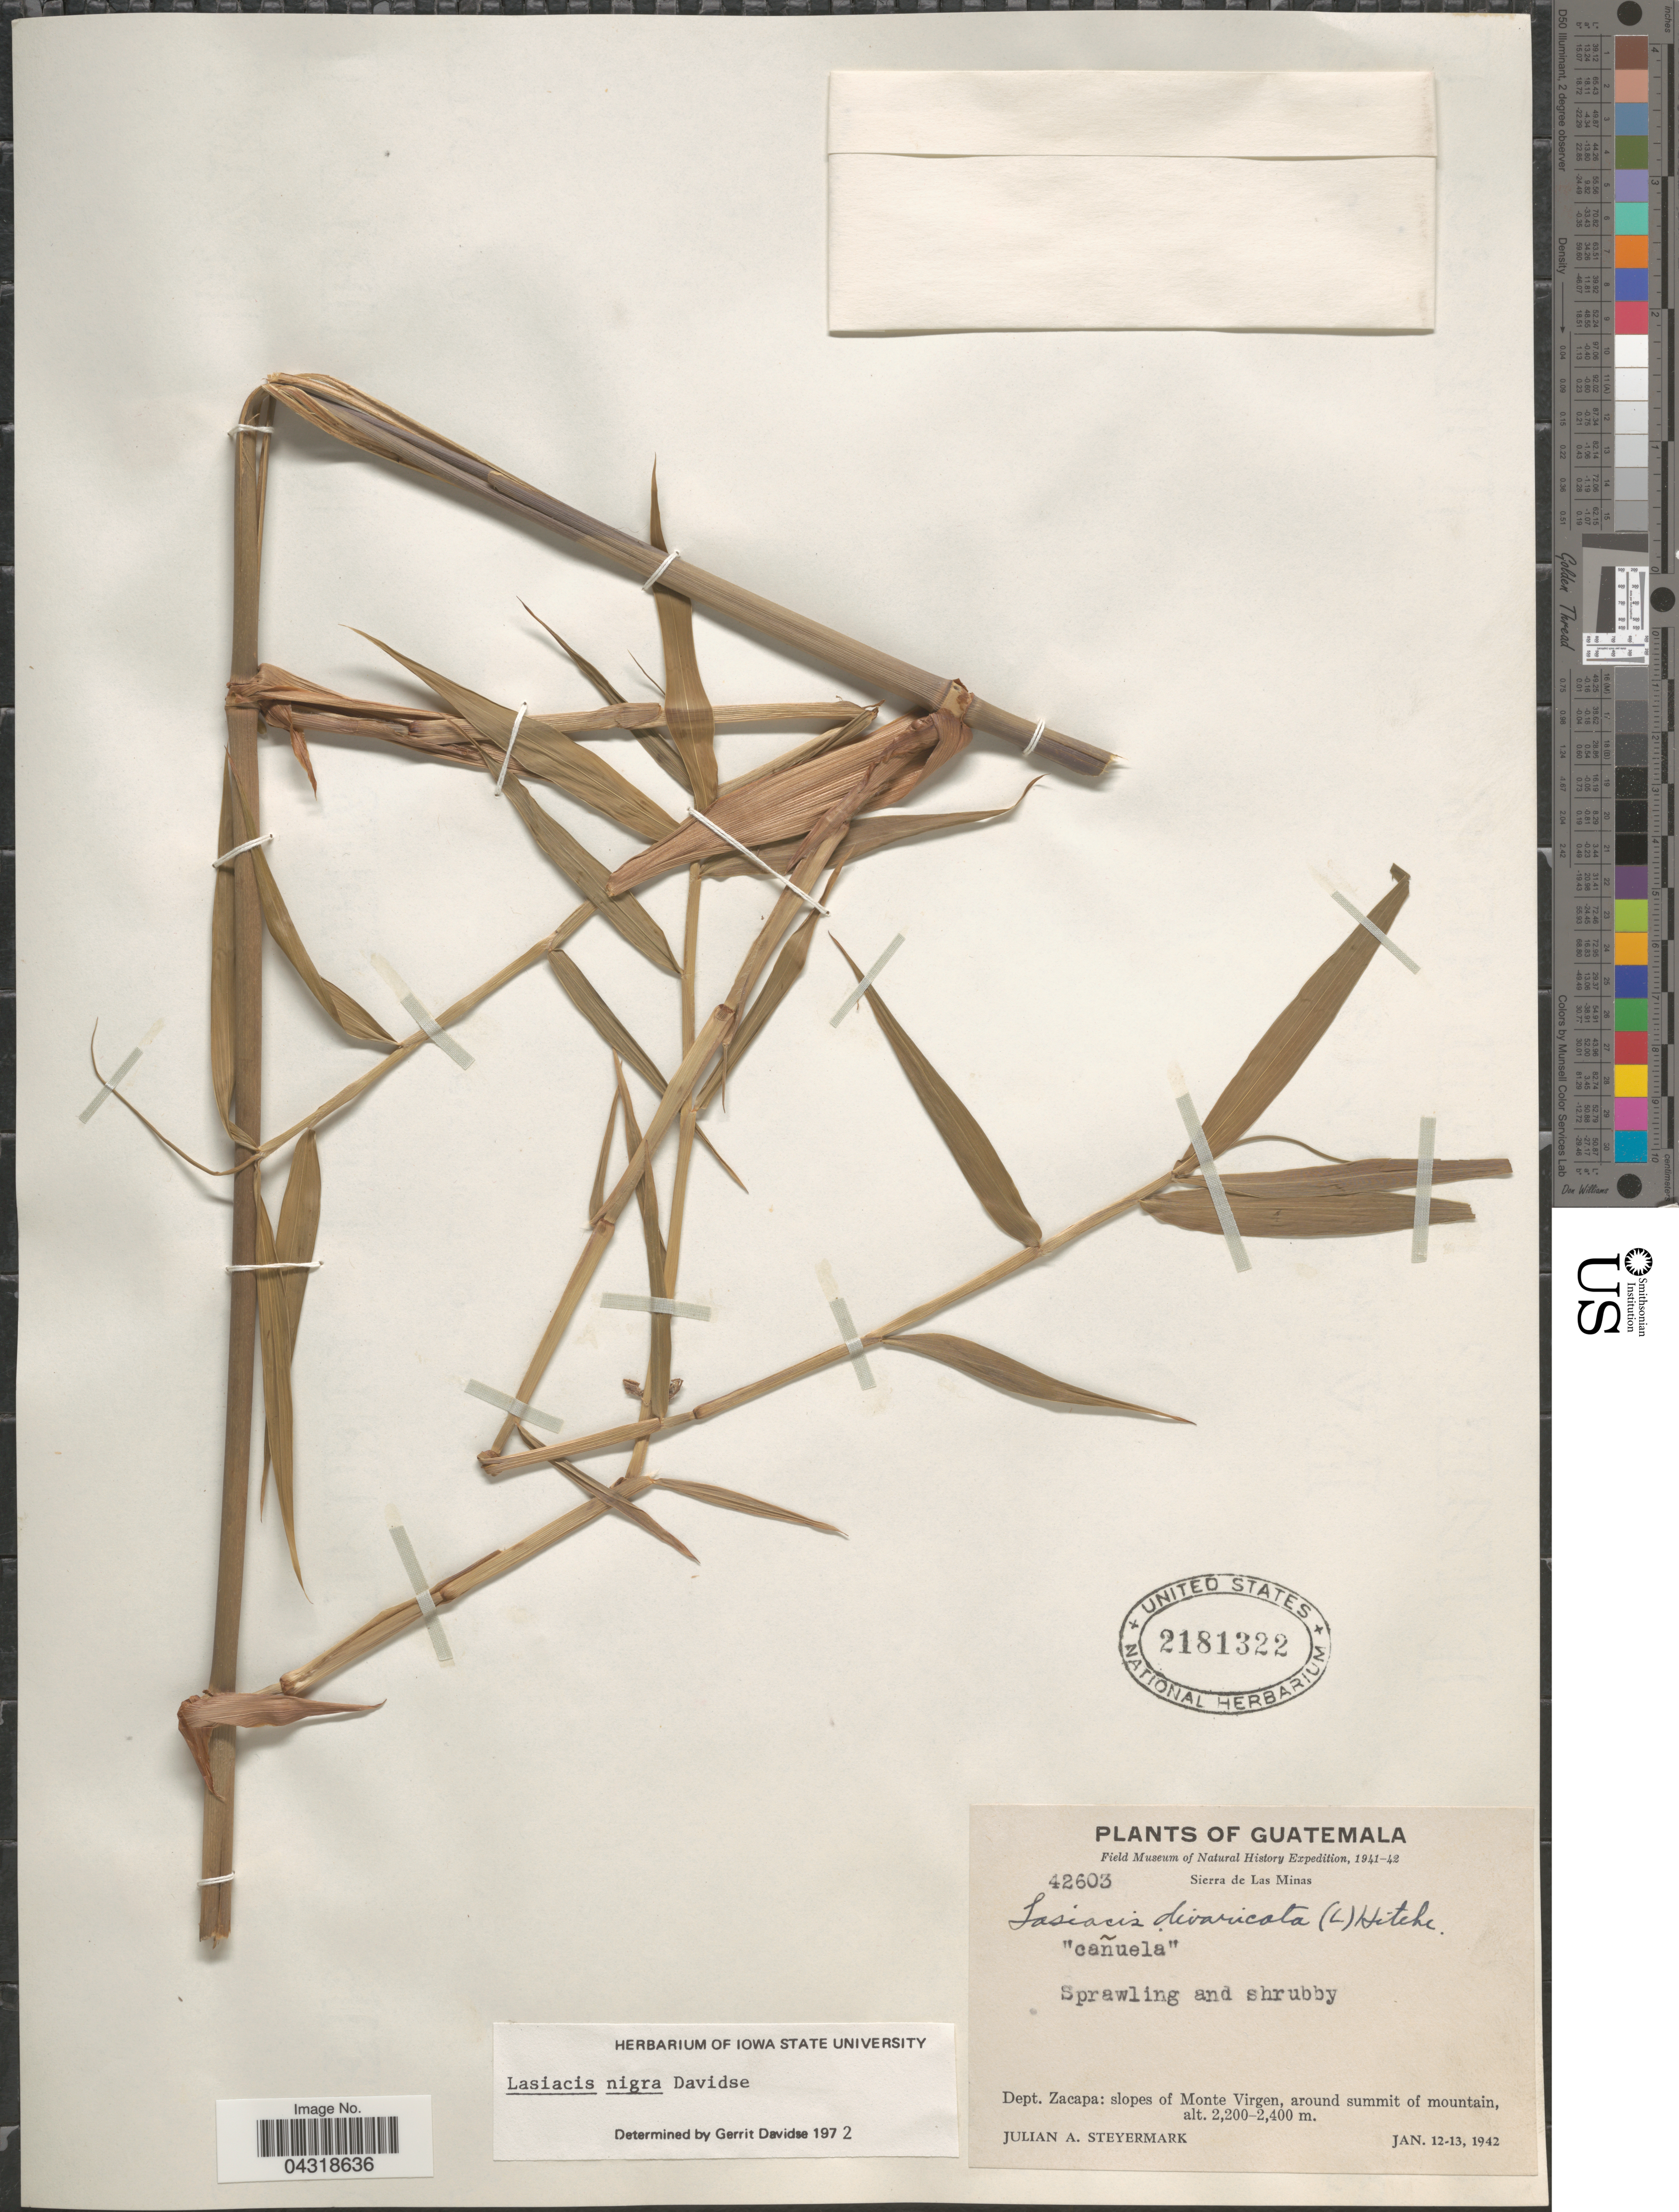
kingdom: Plantae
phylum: Tracheophyta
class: Liliopsida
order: Poales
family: Poaceae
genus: Lasiacis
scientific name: Lasiacis nigra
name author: Davidse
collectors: J. Steyermark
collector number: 42603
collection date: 1942-01-12/1942-01-13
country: Guatemala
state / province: Zacapa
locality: Field Museum of Natural History Expedition, 1941-42. Sierra de Las Minas. Dept. Zacapa: slopes of Monte Virgen, around summit of mountain.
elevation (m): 2200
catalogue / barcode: US 2181322